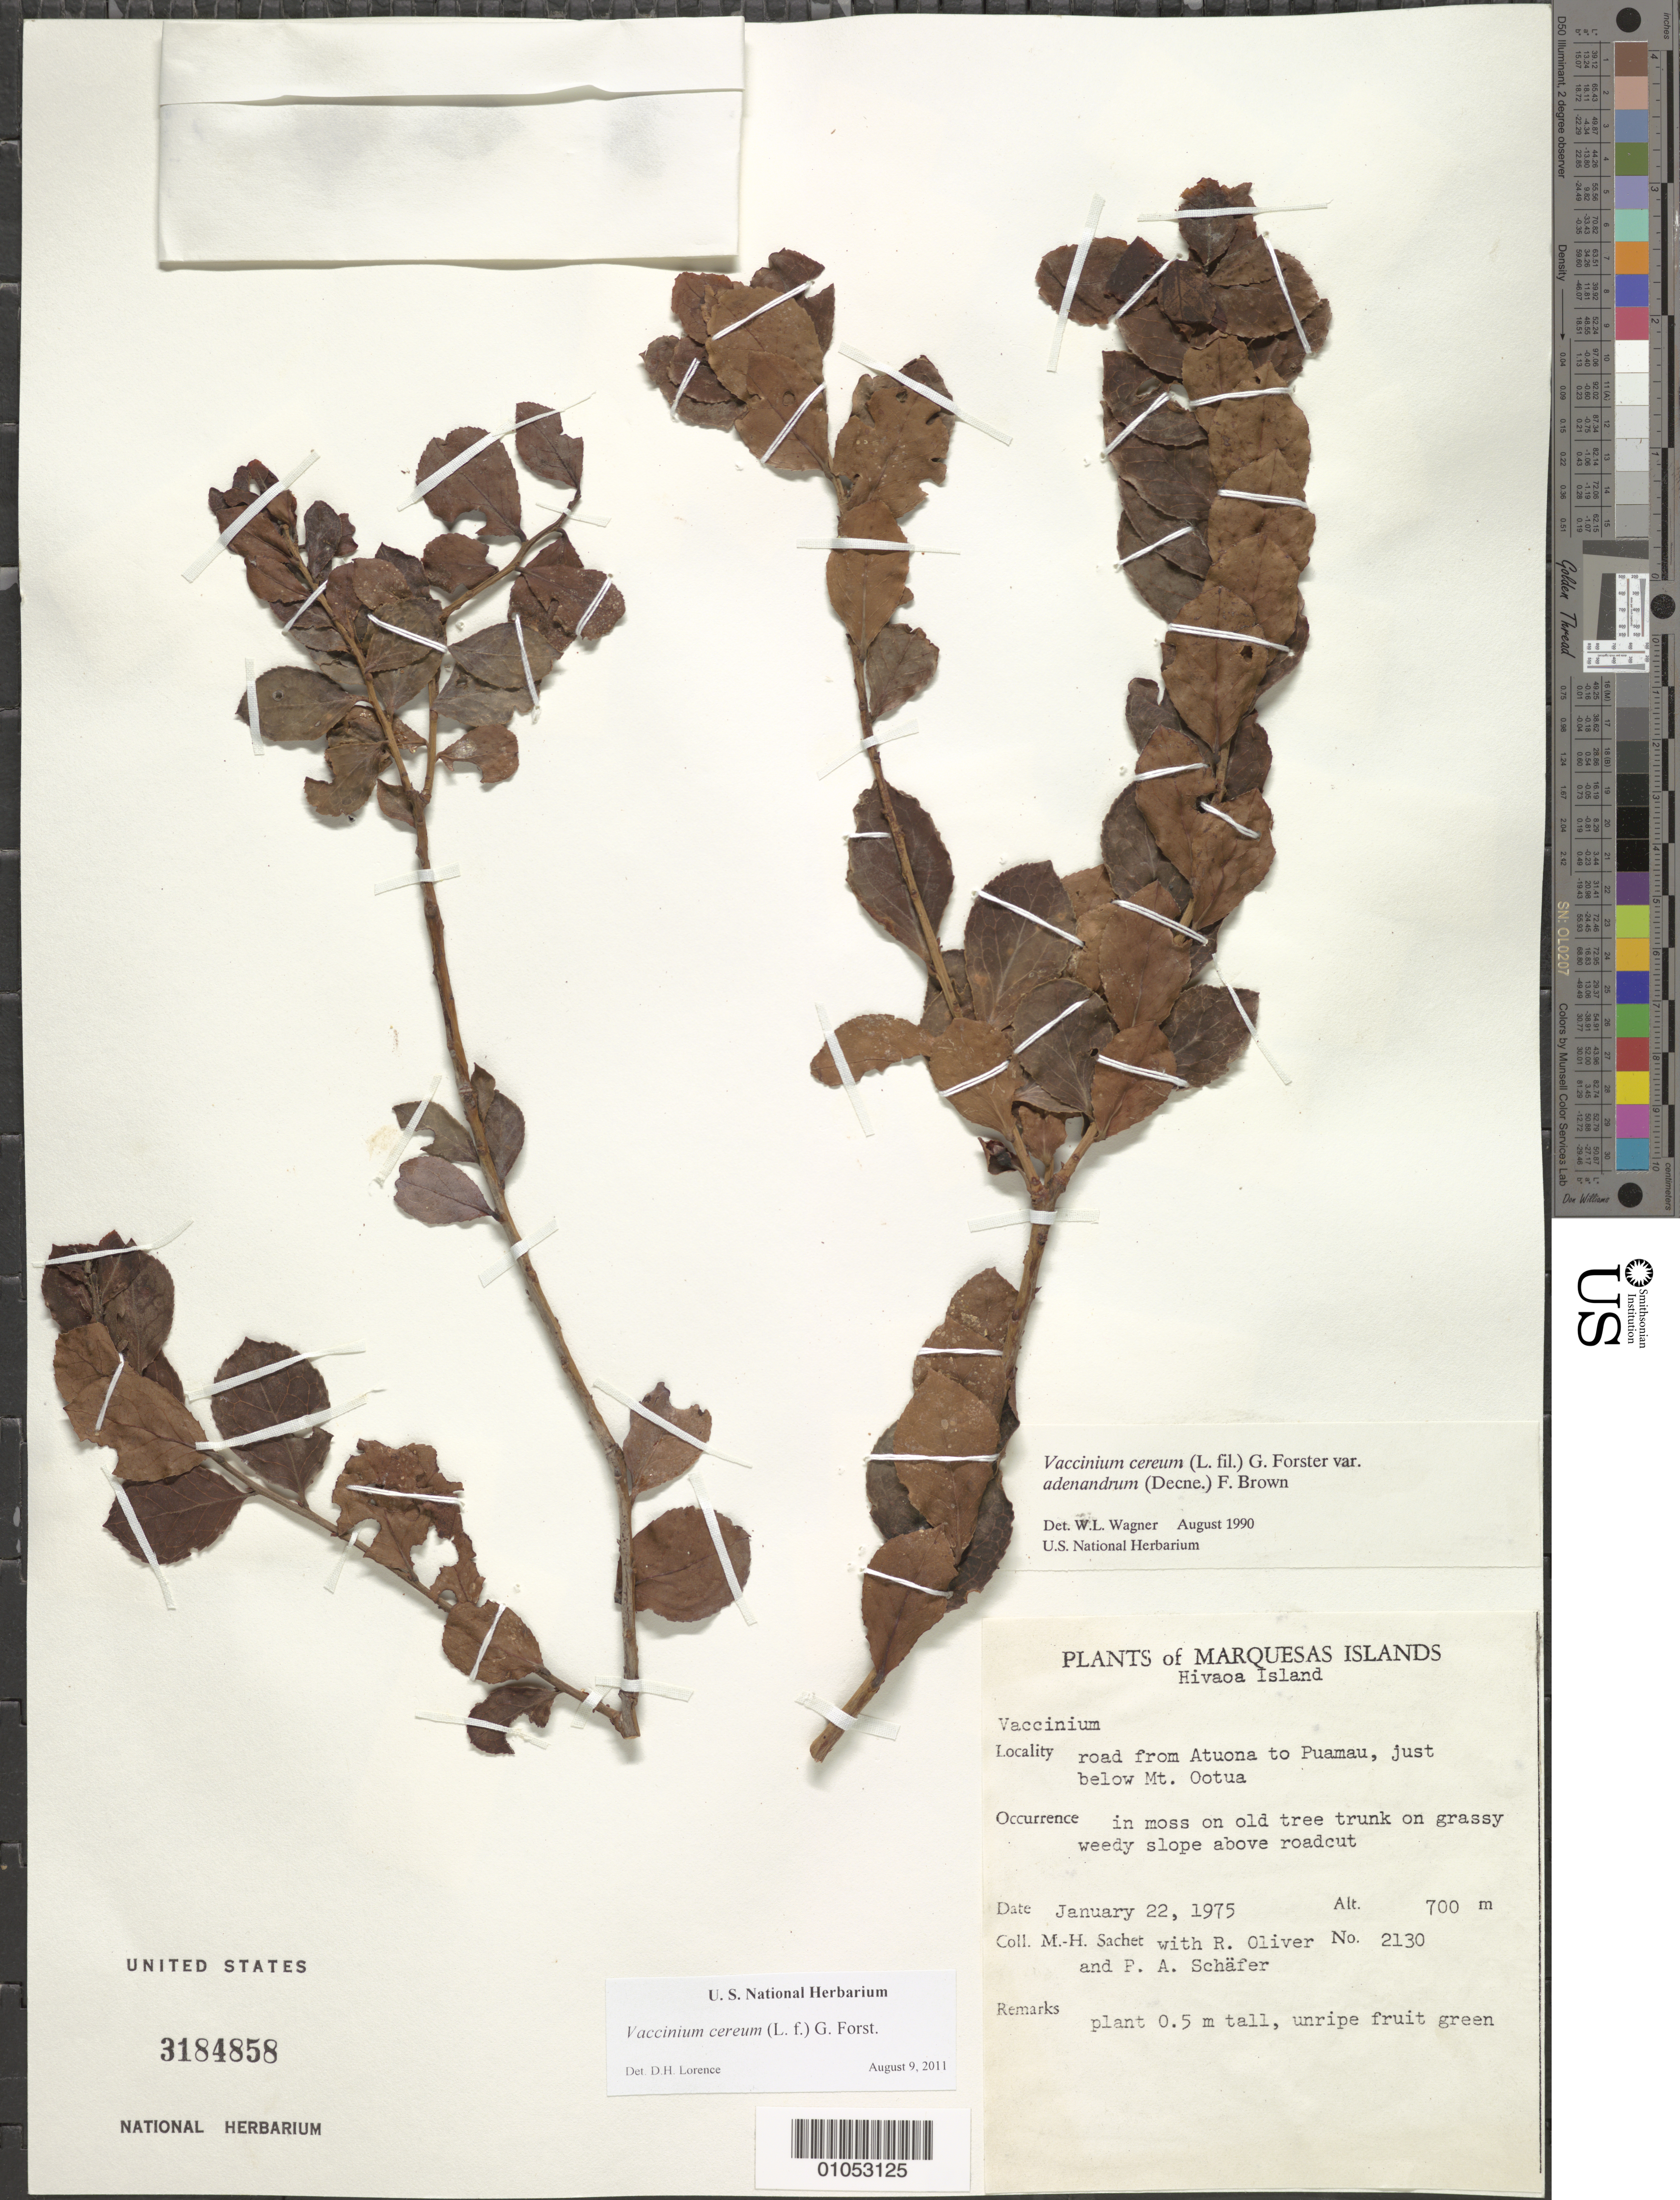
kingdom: Plantae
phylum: Tracheophyta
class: Magnoliopsida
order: Ericales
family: Ericaceae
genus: Vaccinium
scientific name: Vaccinium cereum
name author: (L. f.) G. Forst.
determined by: Lorence, David H., (PTBG), National Tropical Botanical Garden (UNITED STATES)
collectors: M.-H. Sachet, R. L. Oliver & P. A. Schäfer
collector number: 2130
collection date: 1975-01-22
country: French Polynesia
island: Hiva Oa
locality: road from Atuona to Puamau, just below Mt. Ootua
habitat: In moss on old tree trunk on grassy weedy slope above roadcut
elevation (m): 700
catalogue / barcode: US 3184858